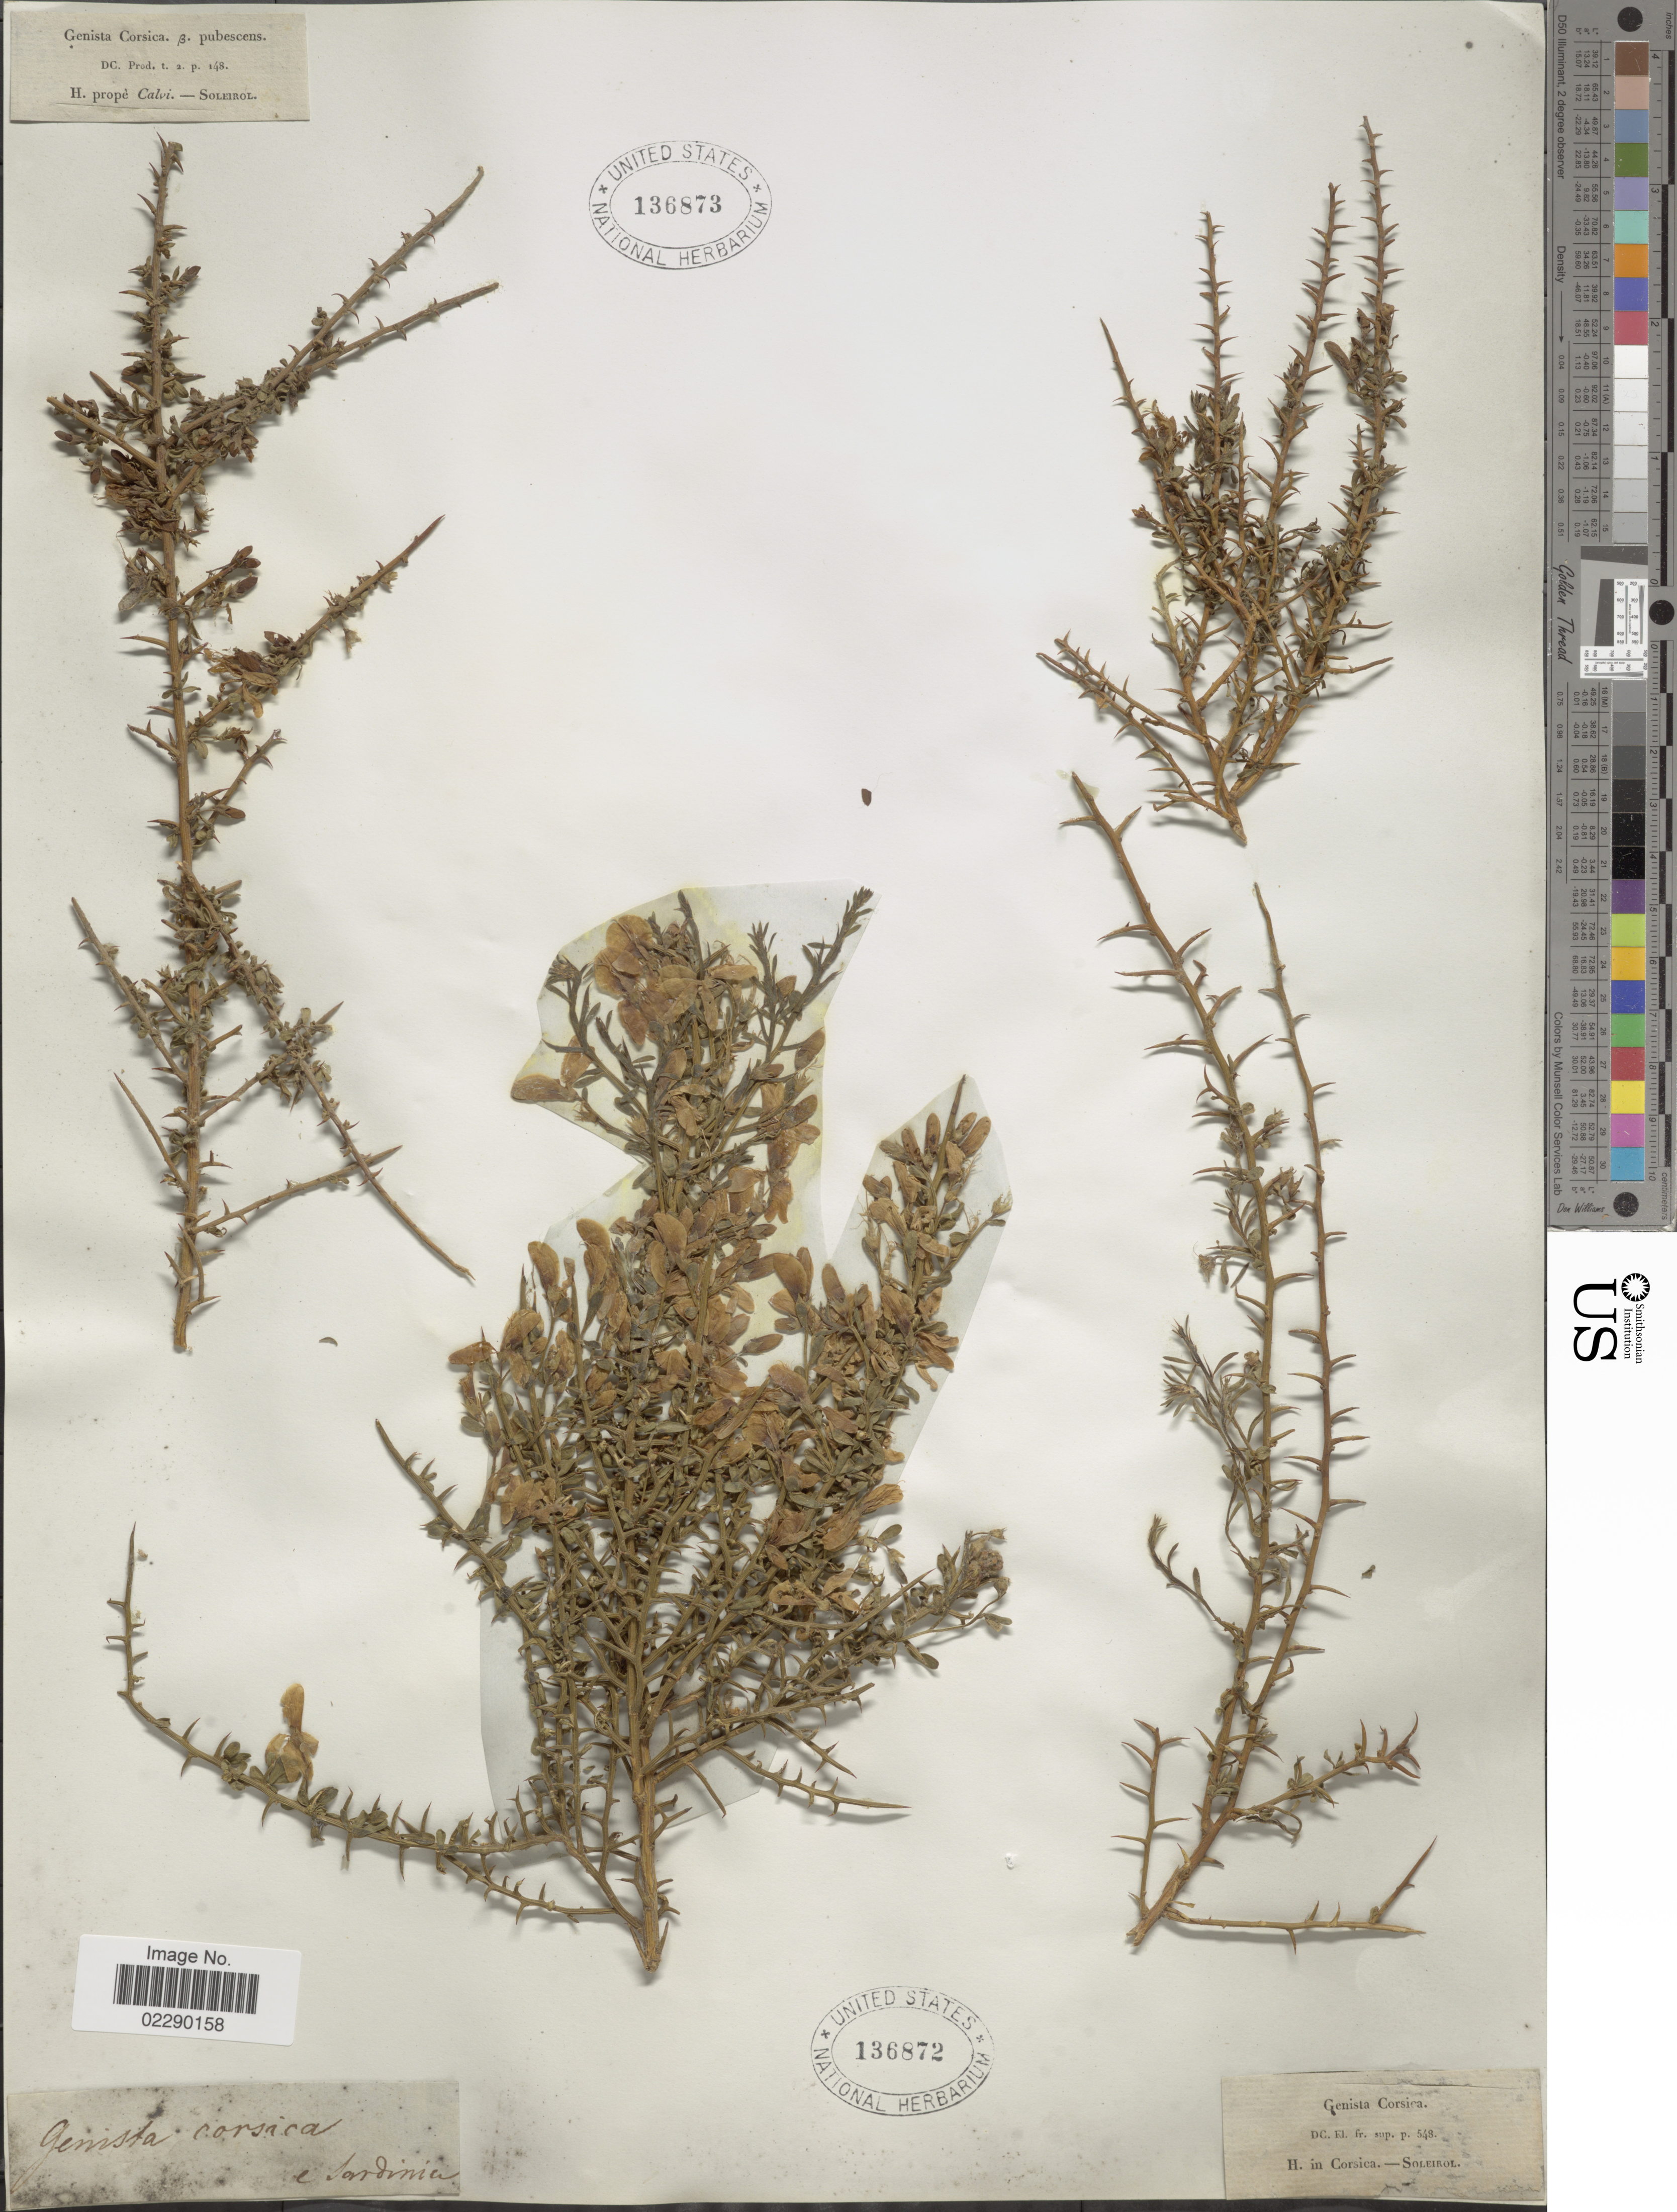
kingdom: Plantae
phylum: Tracheophyta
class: Magnoliopsida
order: Fabales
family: Fabaceae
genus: Genista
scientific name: Genista corsica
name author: (Loisel.) DC.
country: France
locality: H. propè Calvi - Soleirol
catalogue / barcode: US 136873-2